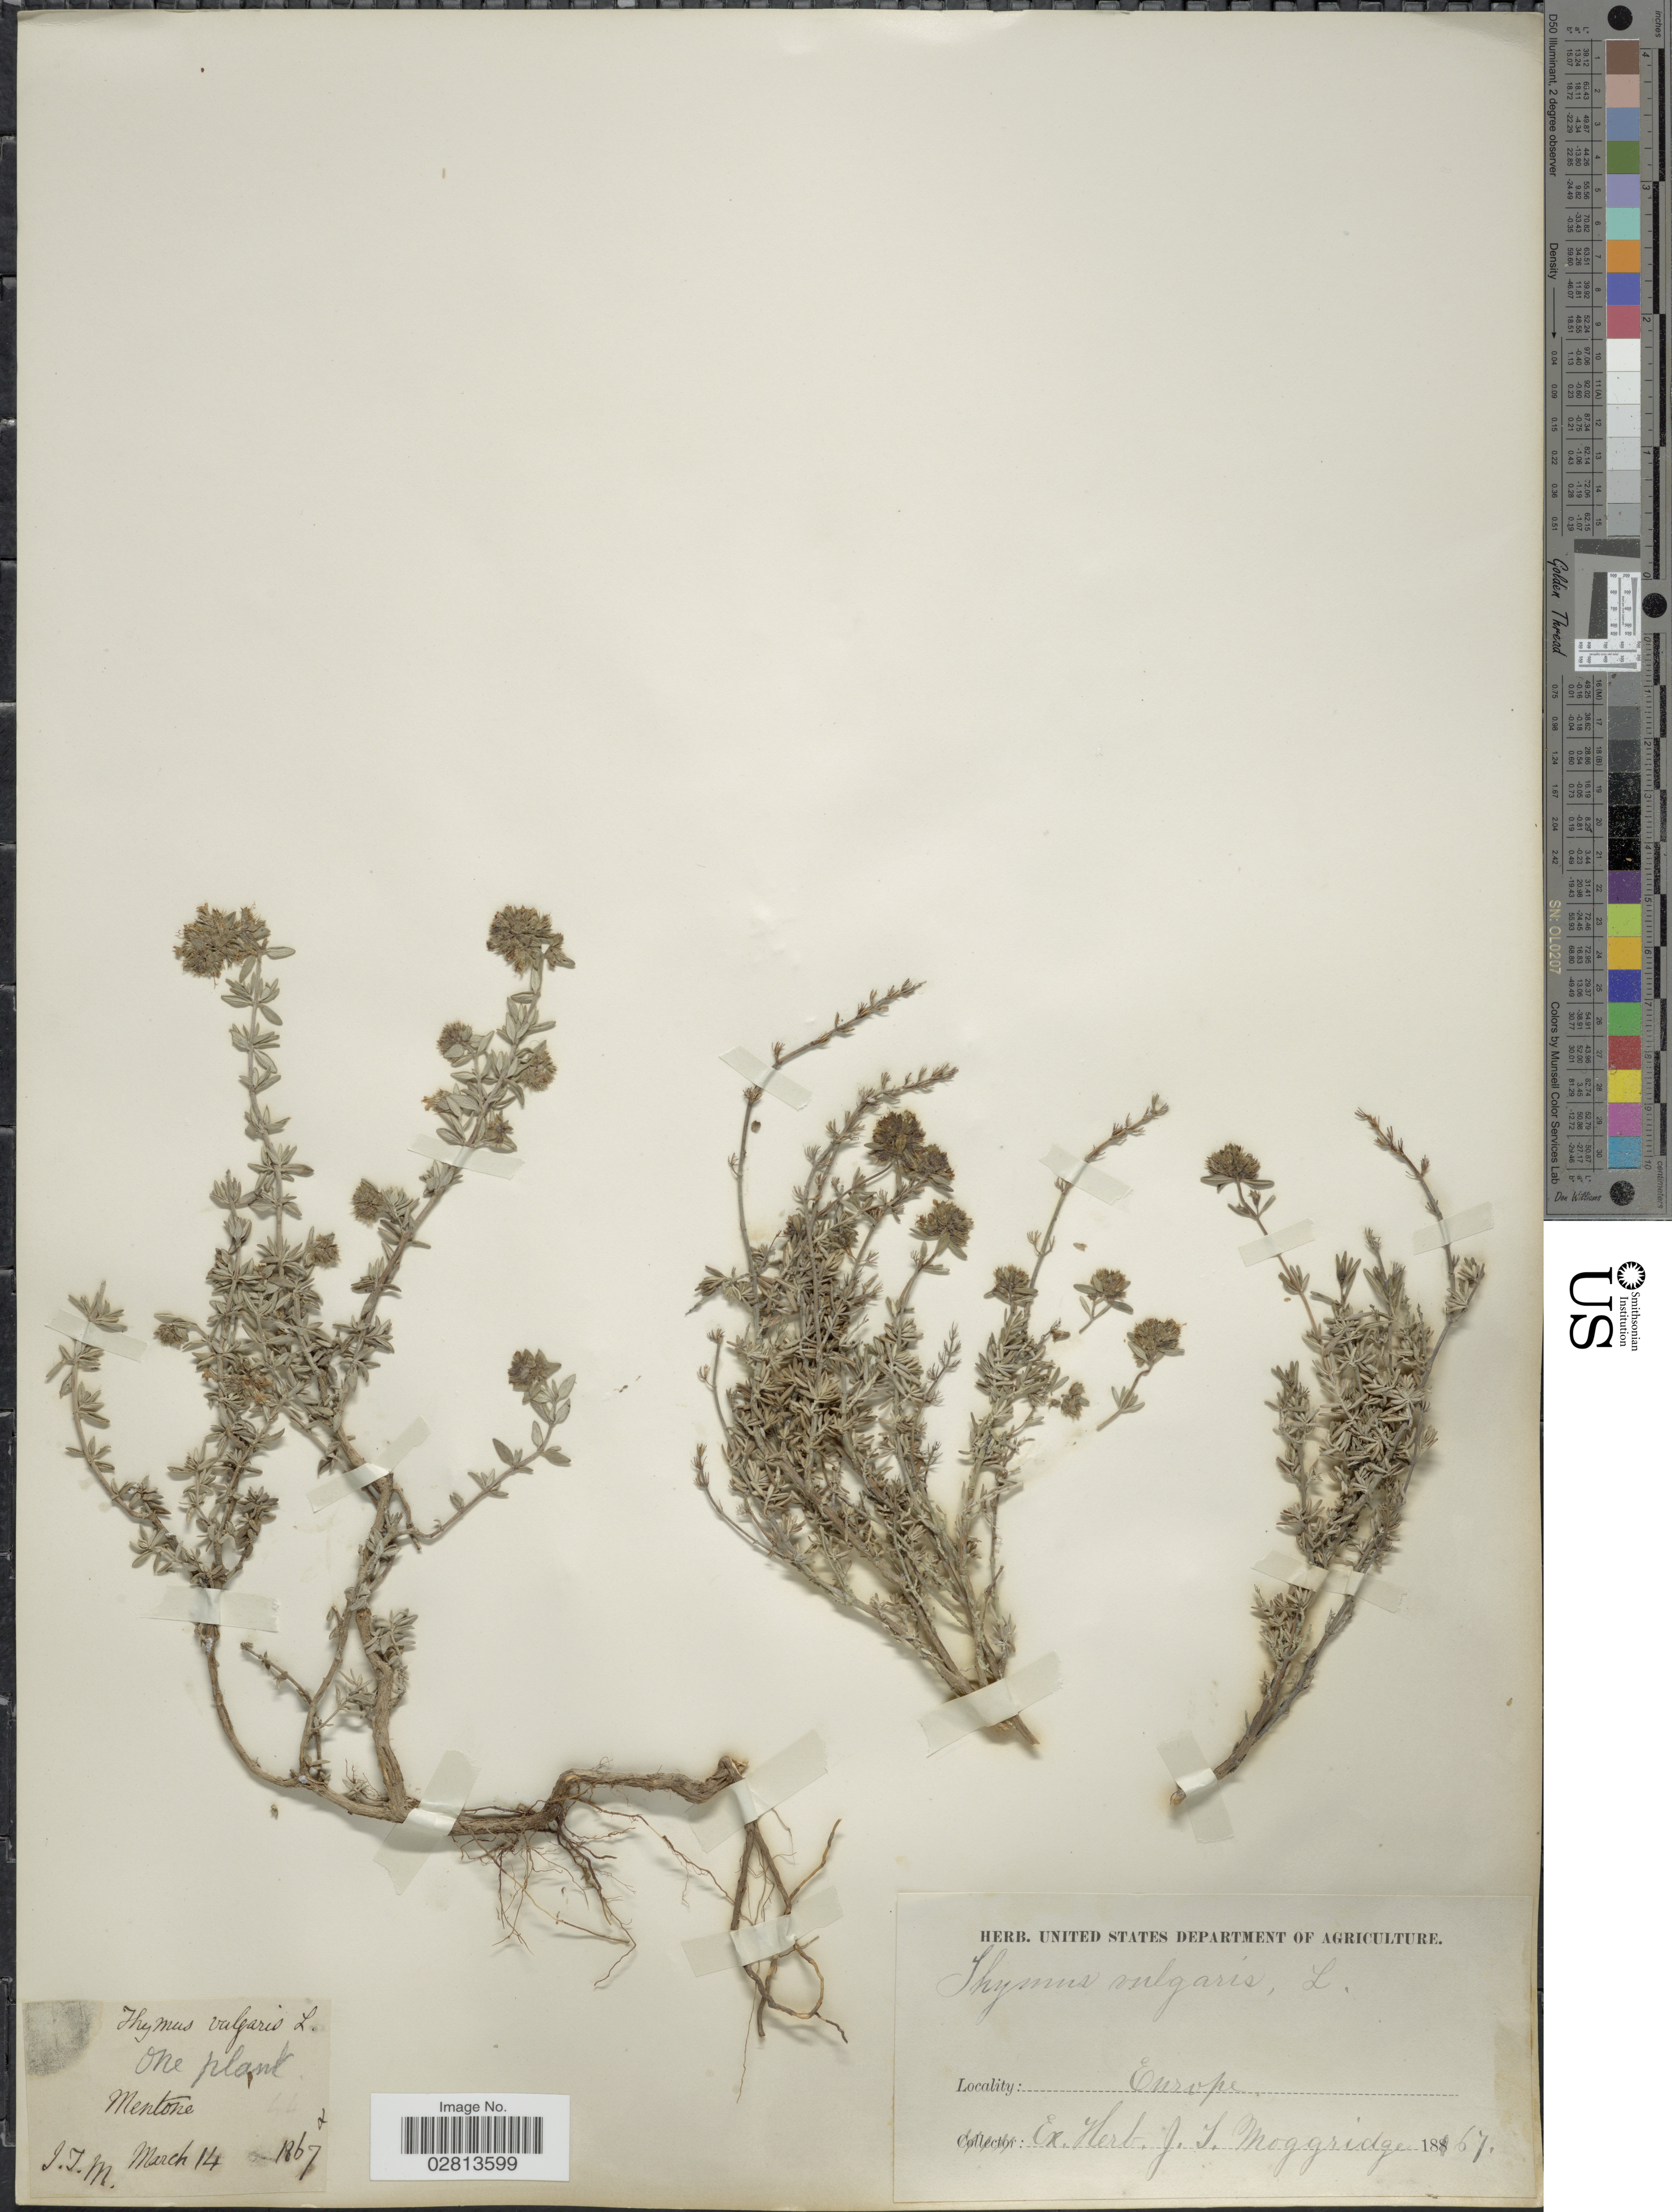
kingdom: Plantae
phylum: Tracheophyta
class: Magnoliopsida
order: Lamiales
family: Lamiaceae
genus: Thymus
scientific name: Thymus vulgaris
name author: L.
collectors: ex herb. J.T. Moggridge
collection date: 1867-03-14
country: France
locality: Mentone. Europe.